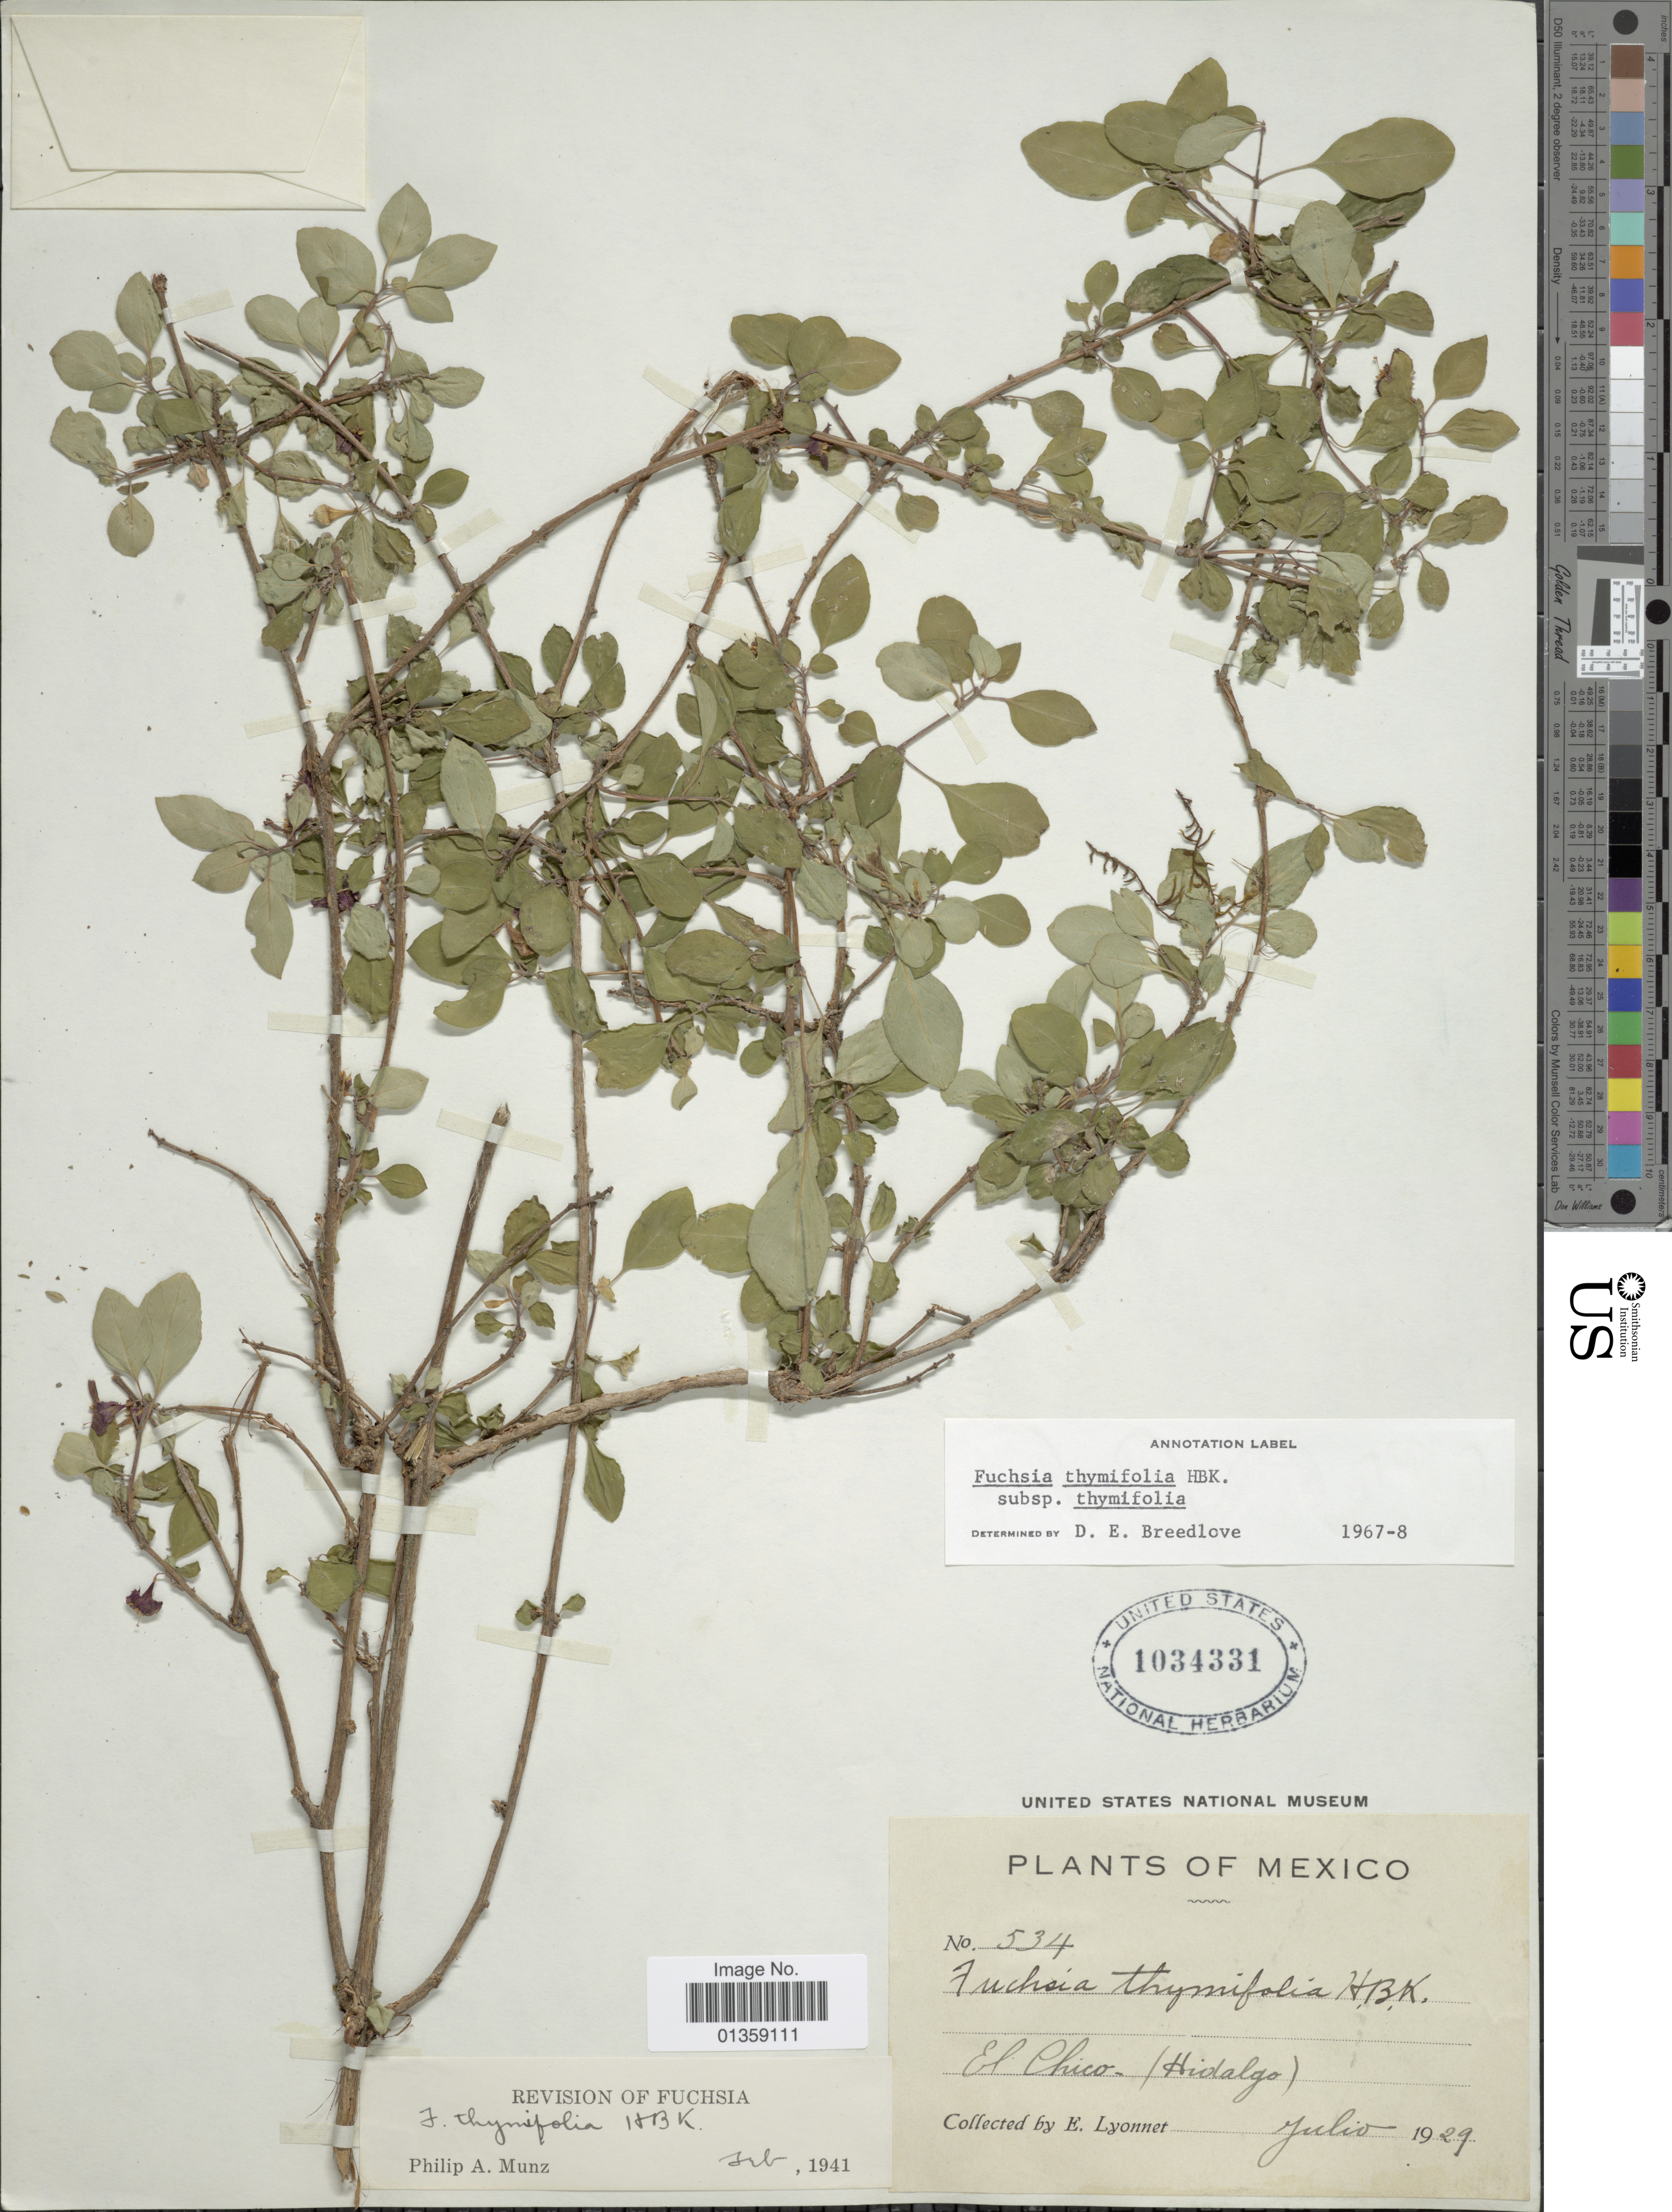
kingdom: Plantae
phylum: Tracheophyta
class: Magnoliopsida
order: Myrtales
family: Onagraceae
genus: Fuchsia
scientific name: Fuchsia thymifolia subsp. thymifolia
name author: Kunth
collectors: E. Lyonnet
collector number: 534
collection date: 1929-07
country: Mexico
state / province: Hidalgo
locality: El Chico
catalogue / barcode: US 1034331